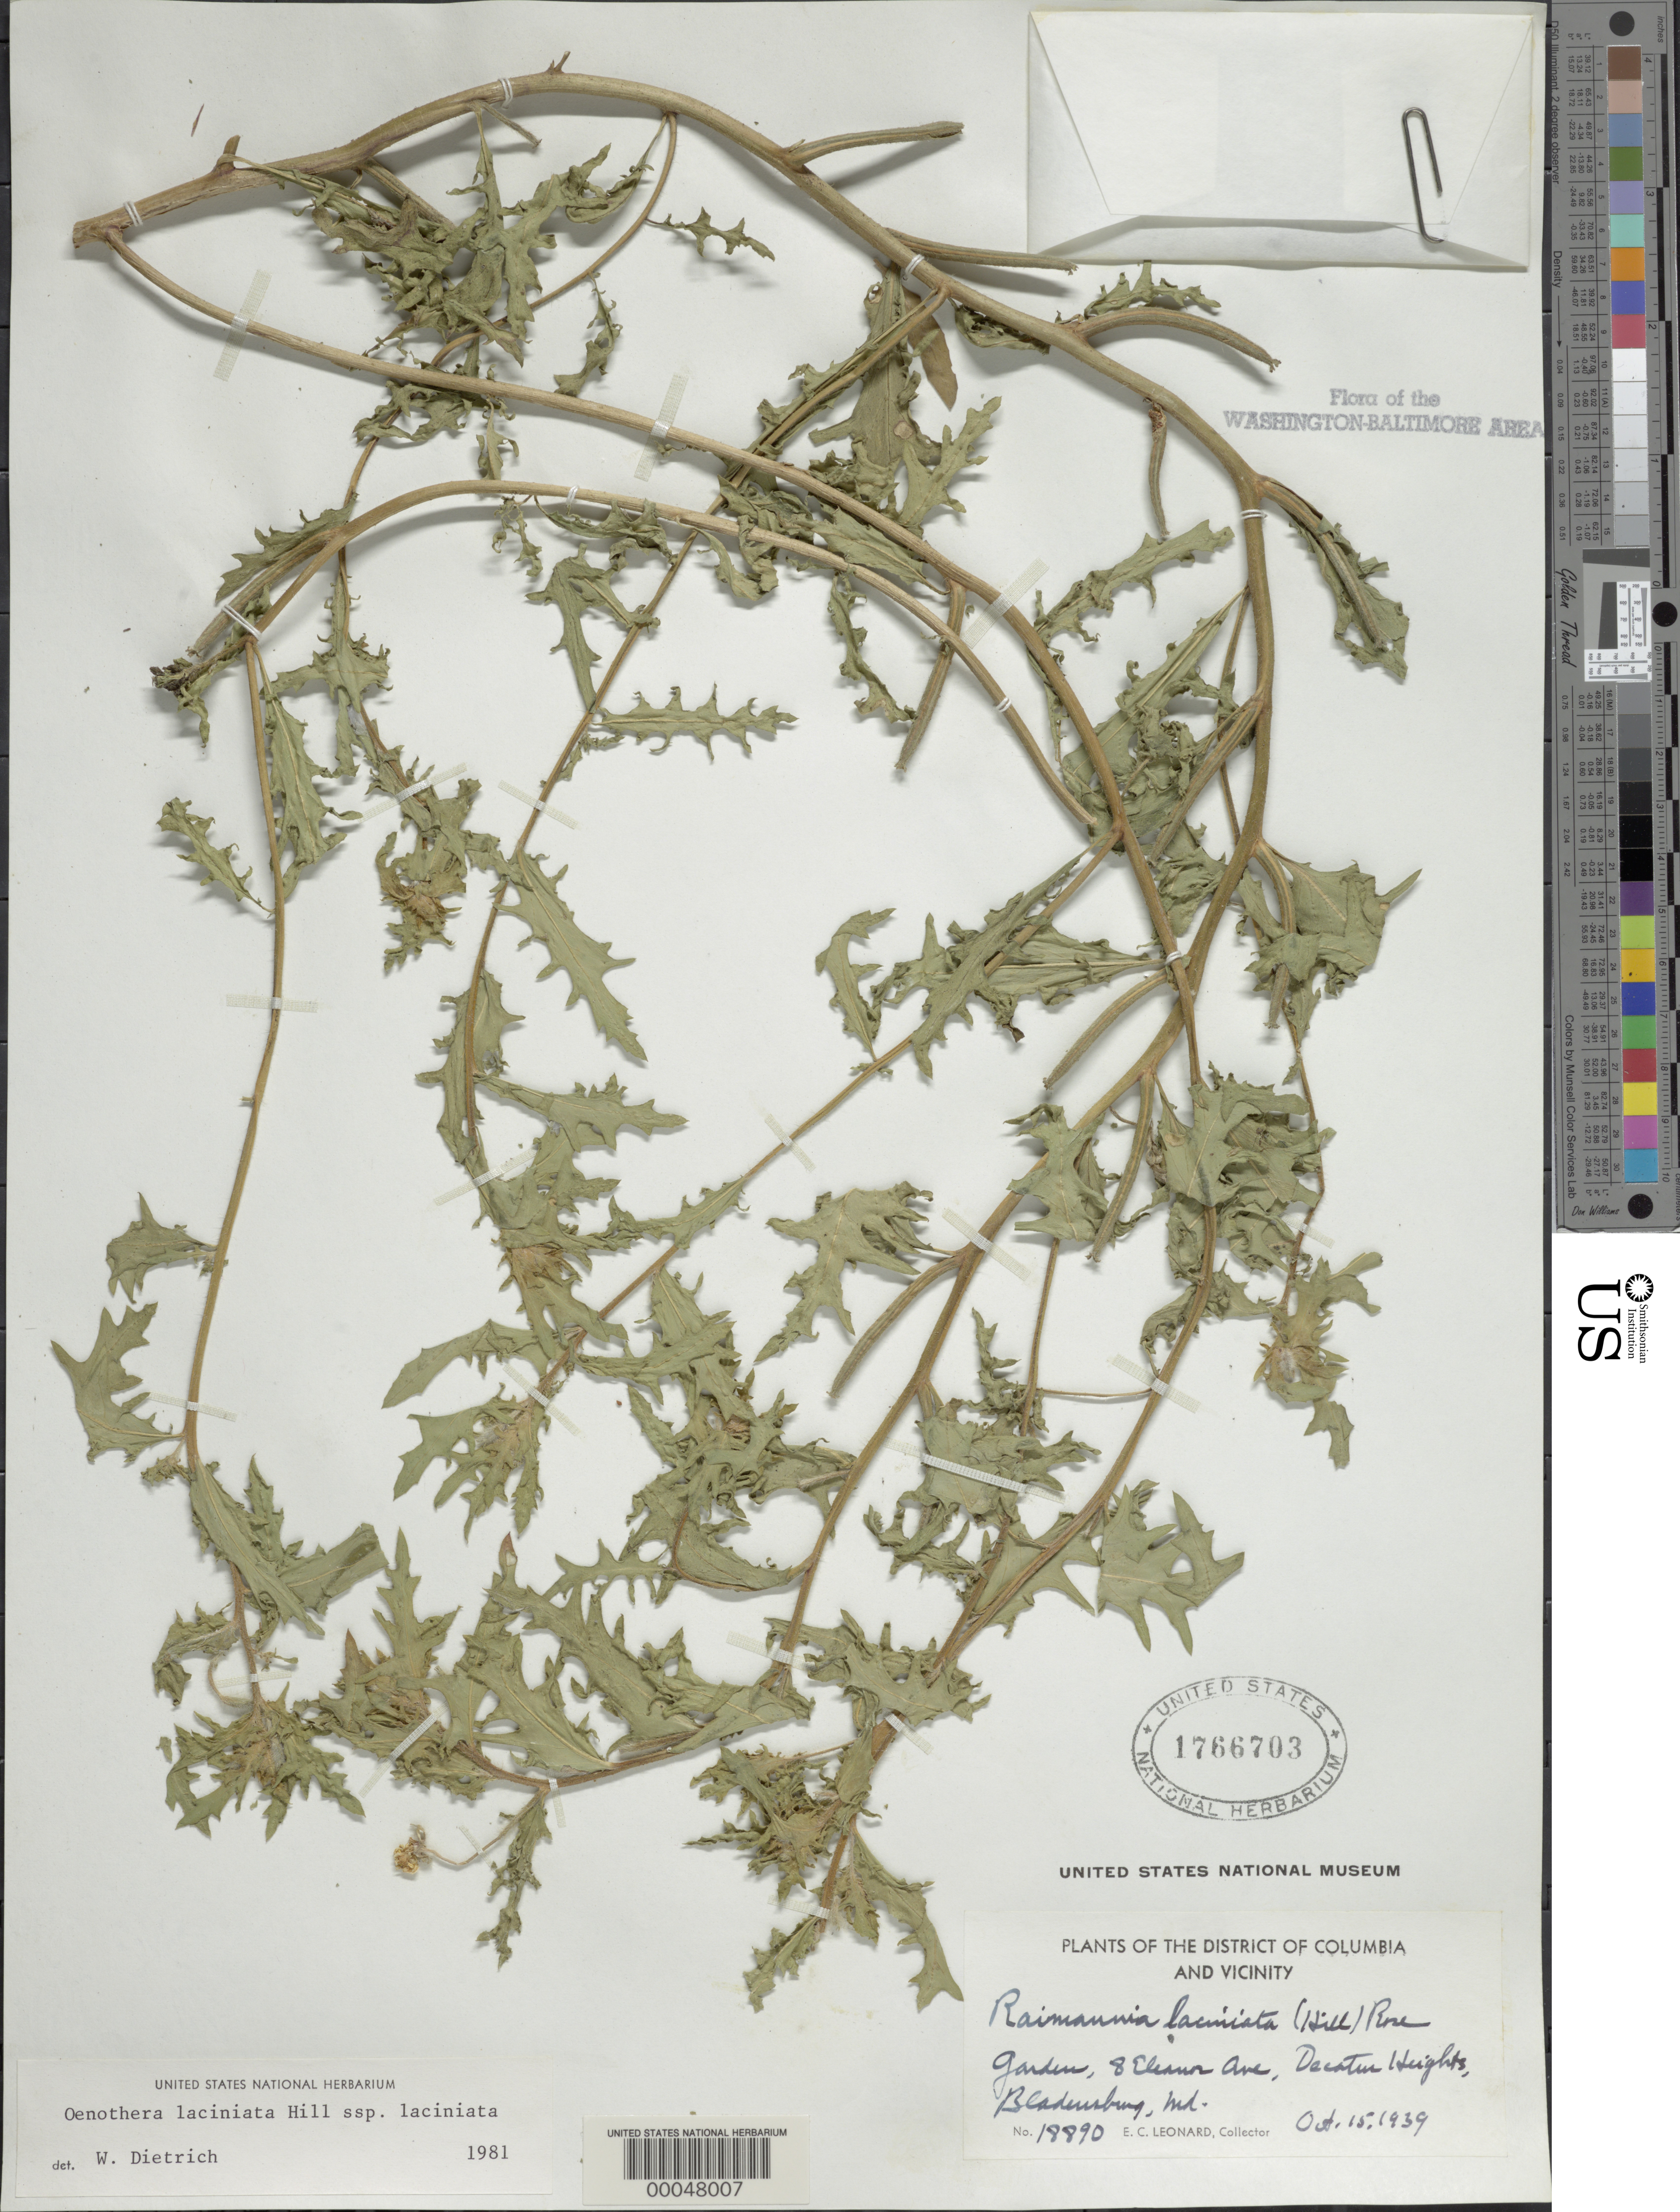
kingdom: Plantae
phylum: Tracheophyta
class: Magnoliopsida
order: Myrtales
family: Onagraceae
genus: Oenothera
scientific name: Oenothera laciniata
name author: Hill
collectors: E. C. Leonard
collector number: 18890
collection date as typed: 15 Oct 1939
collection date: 1939-10-15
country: United States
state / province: Maryland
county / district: Prince George's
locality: Bladensburg, Decatur Heights, 8 Elanor Ave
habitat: Garden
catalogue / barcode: US 1766703